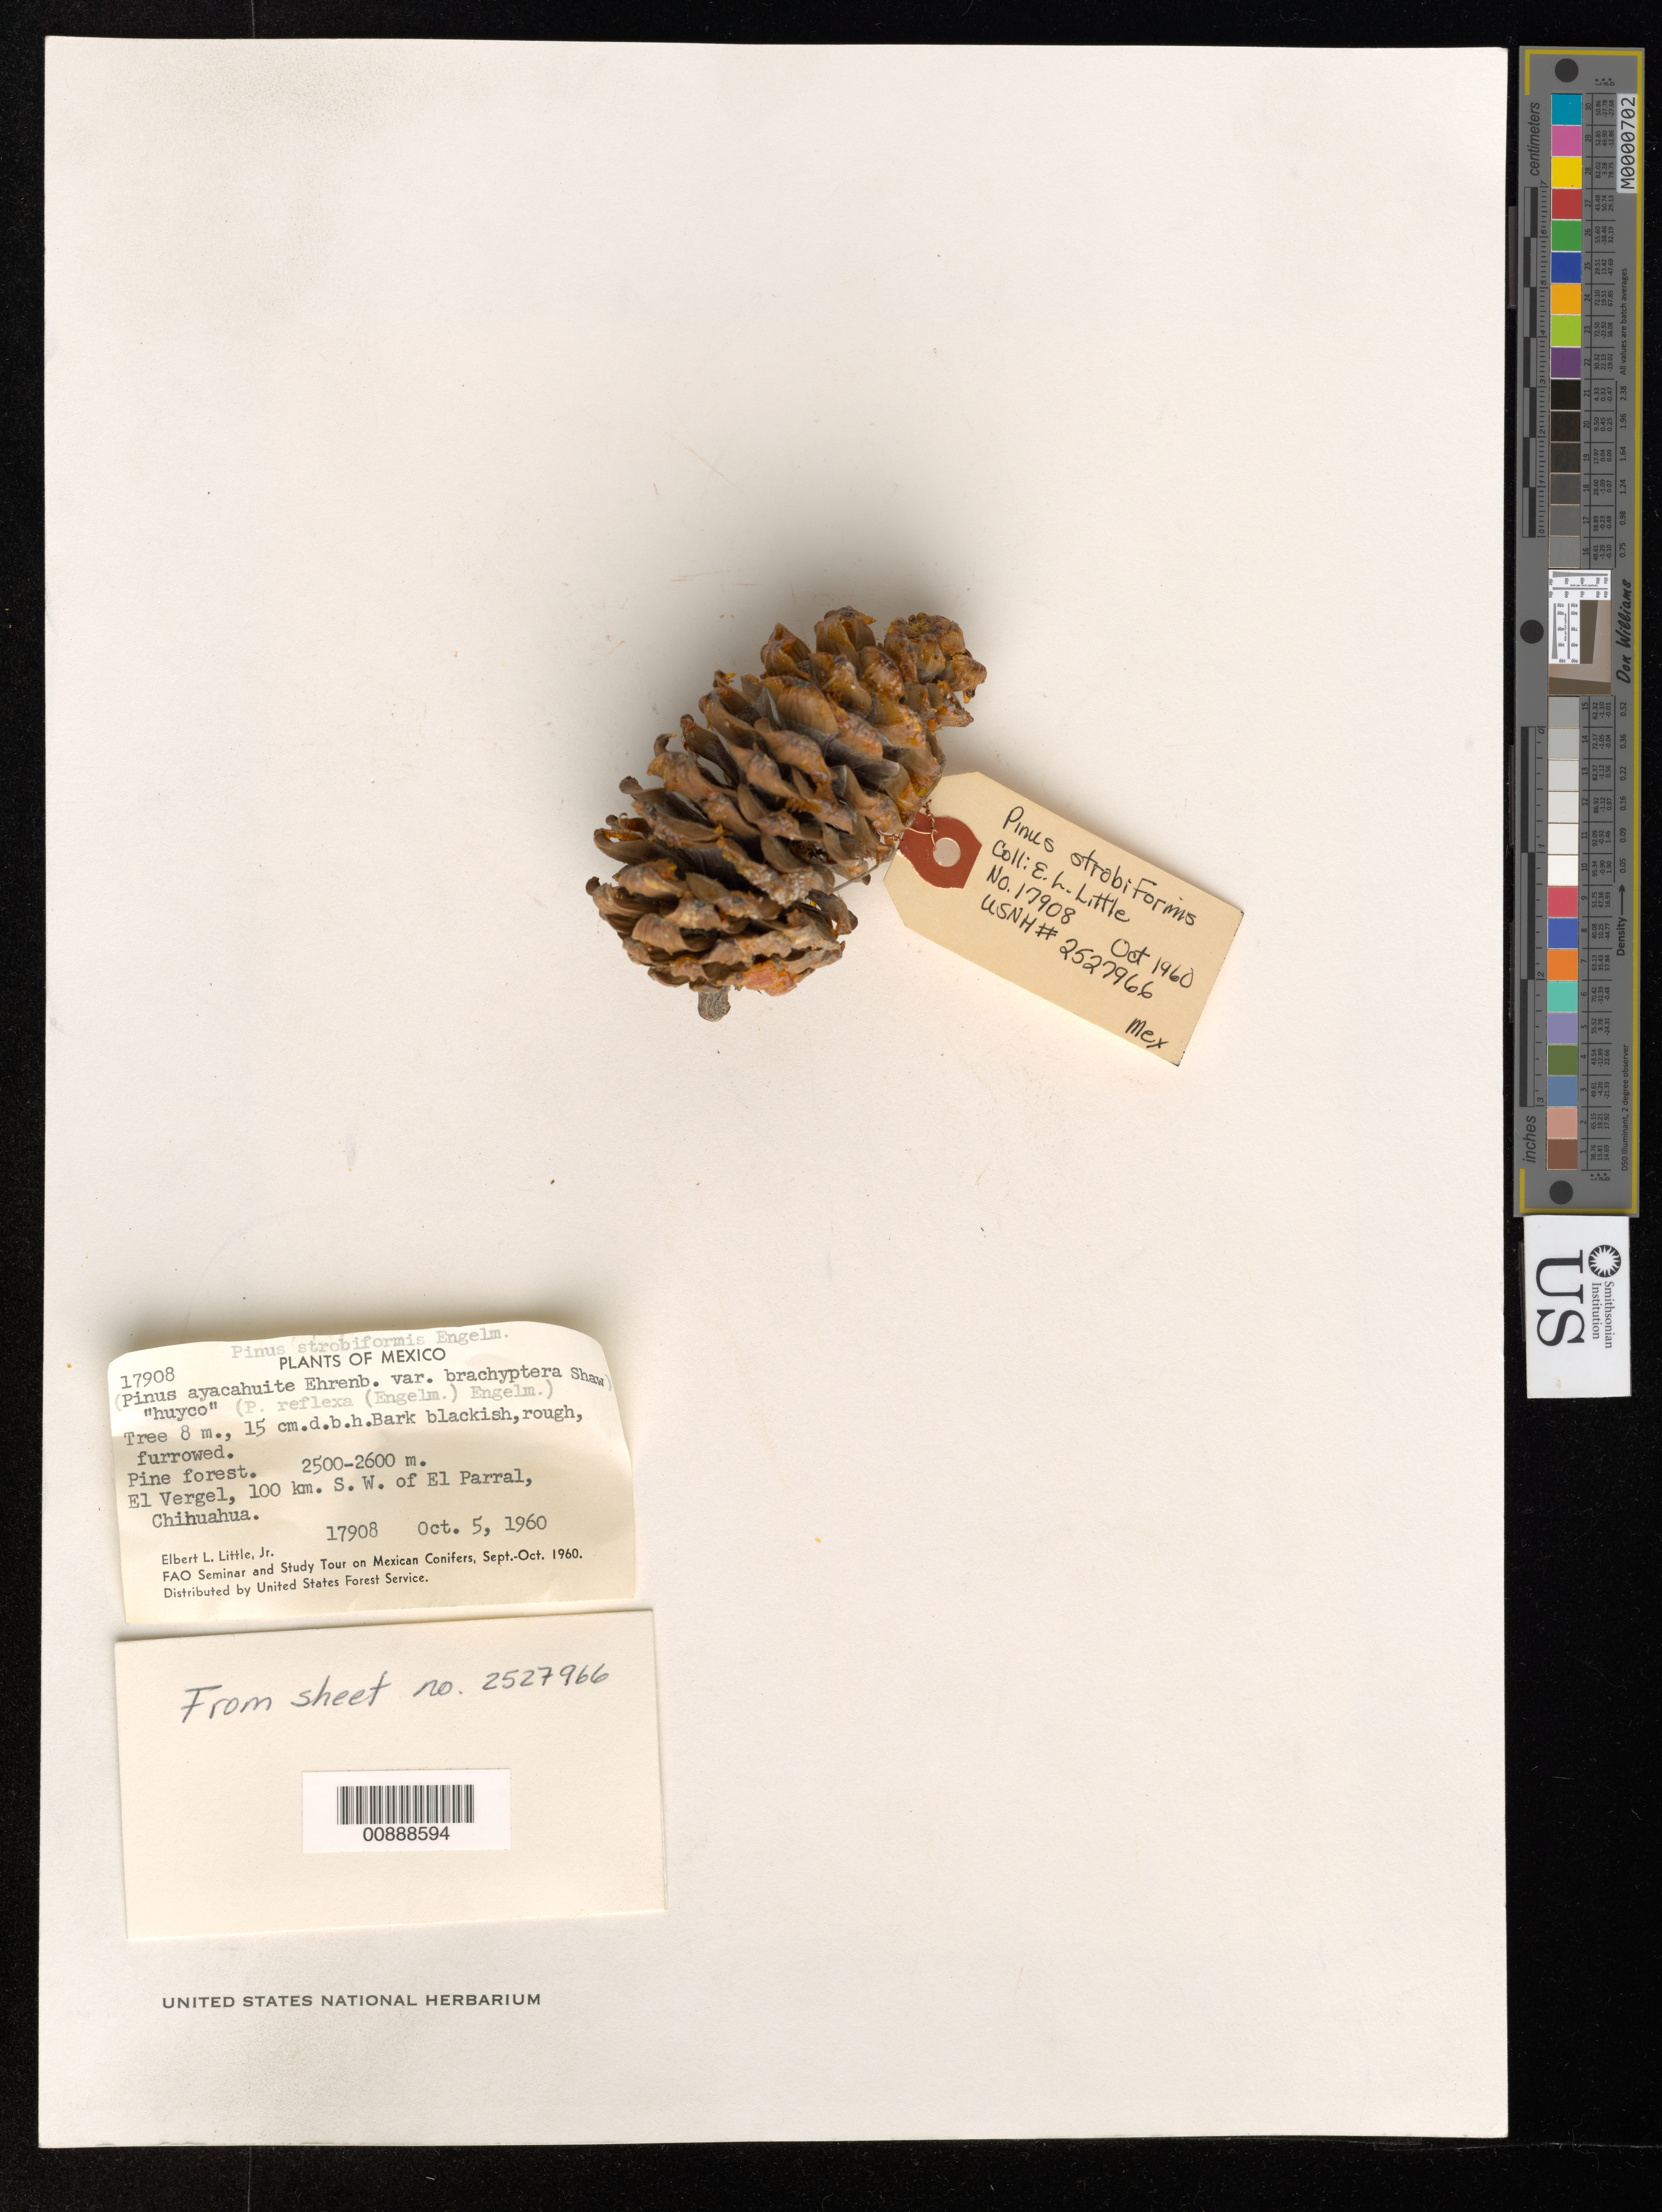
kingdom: Plantae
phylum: Tracheophyta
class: Pinopsida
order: Pinales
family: Pinaceae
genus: Pinus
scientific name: Pinus strobiformis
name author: Engelm.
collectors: E. L. Little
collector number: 17908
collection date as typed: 05 Oct 1960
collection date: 1960-10-05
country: Mexico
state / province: Chihuahua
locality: El Vergel, 100 km. SW of El Parral, Chihuahua.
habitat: Pine forest.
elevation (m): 2600